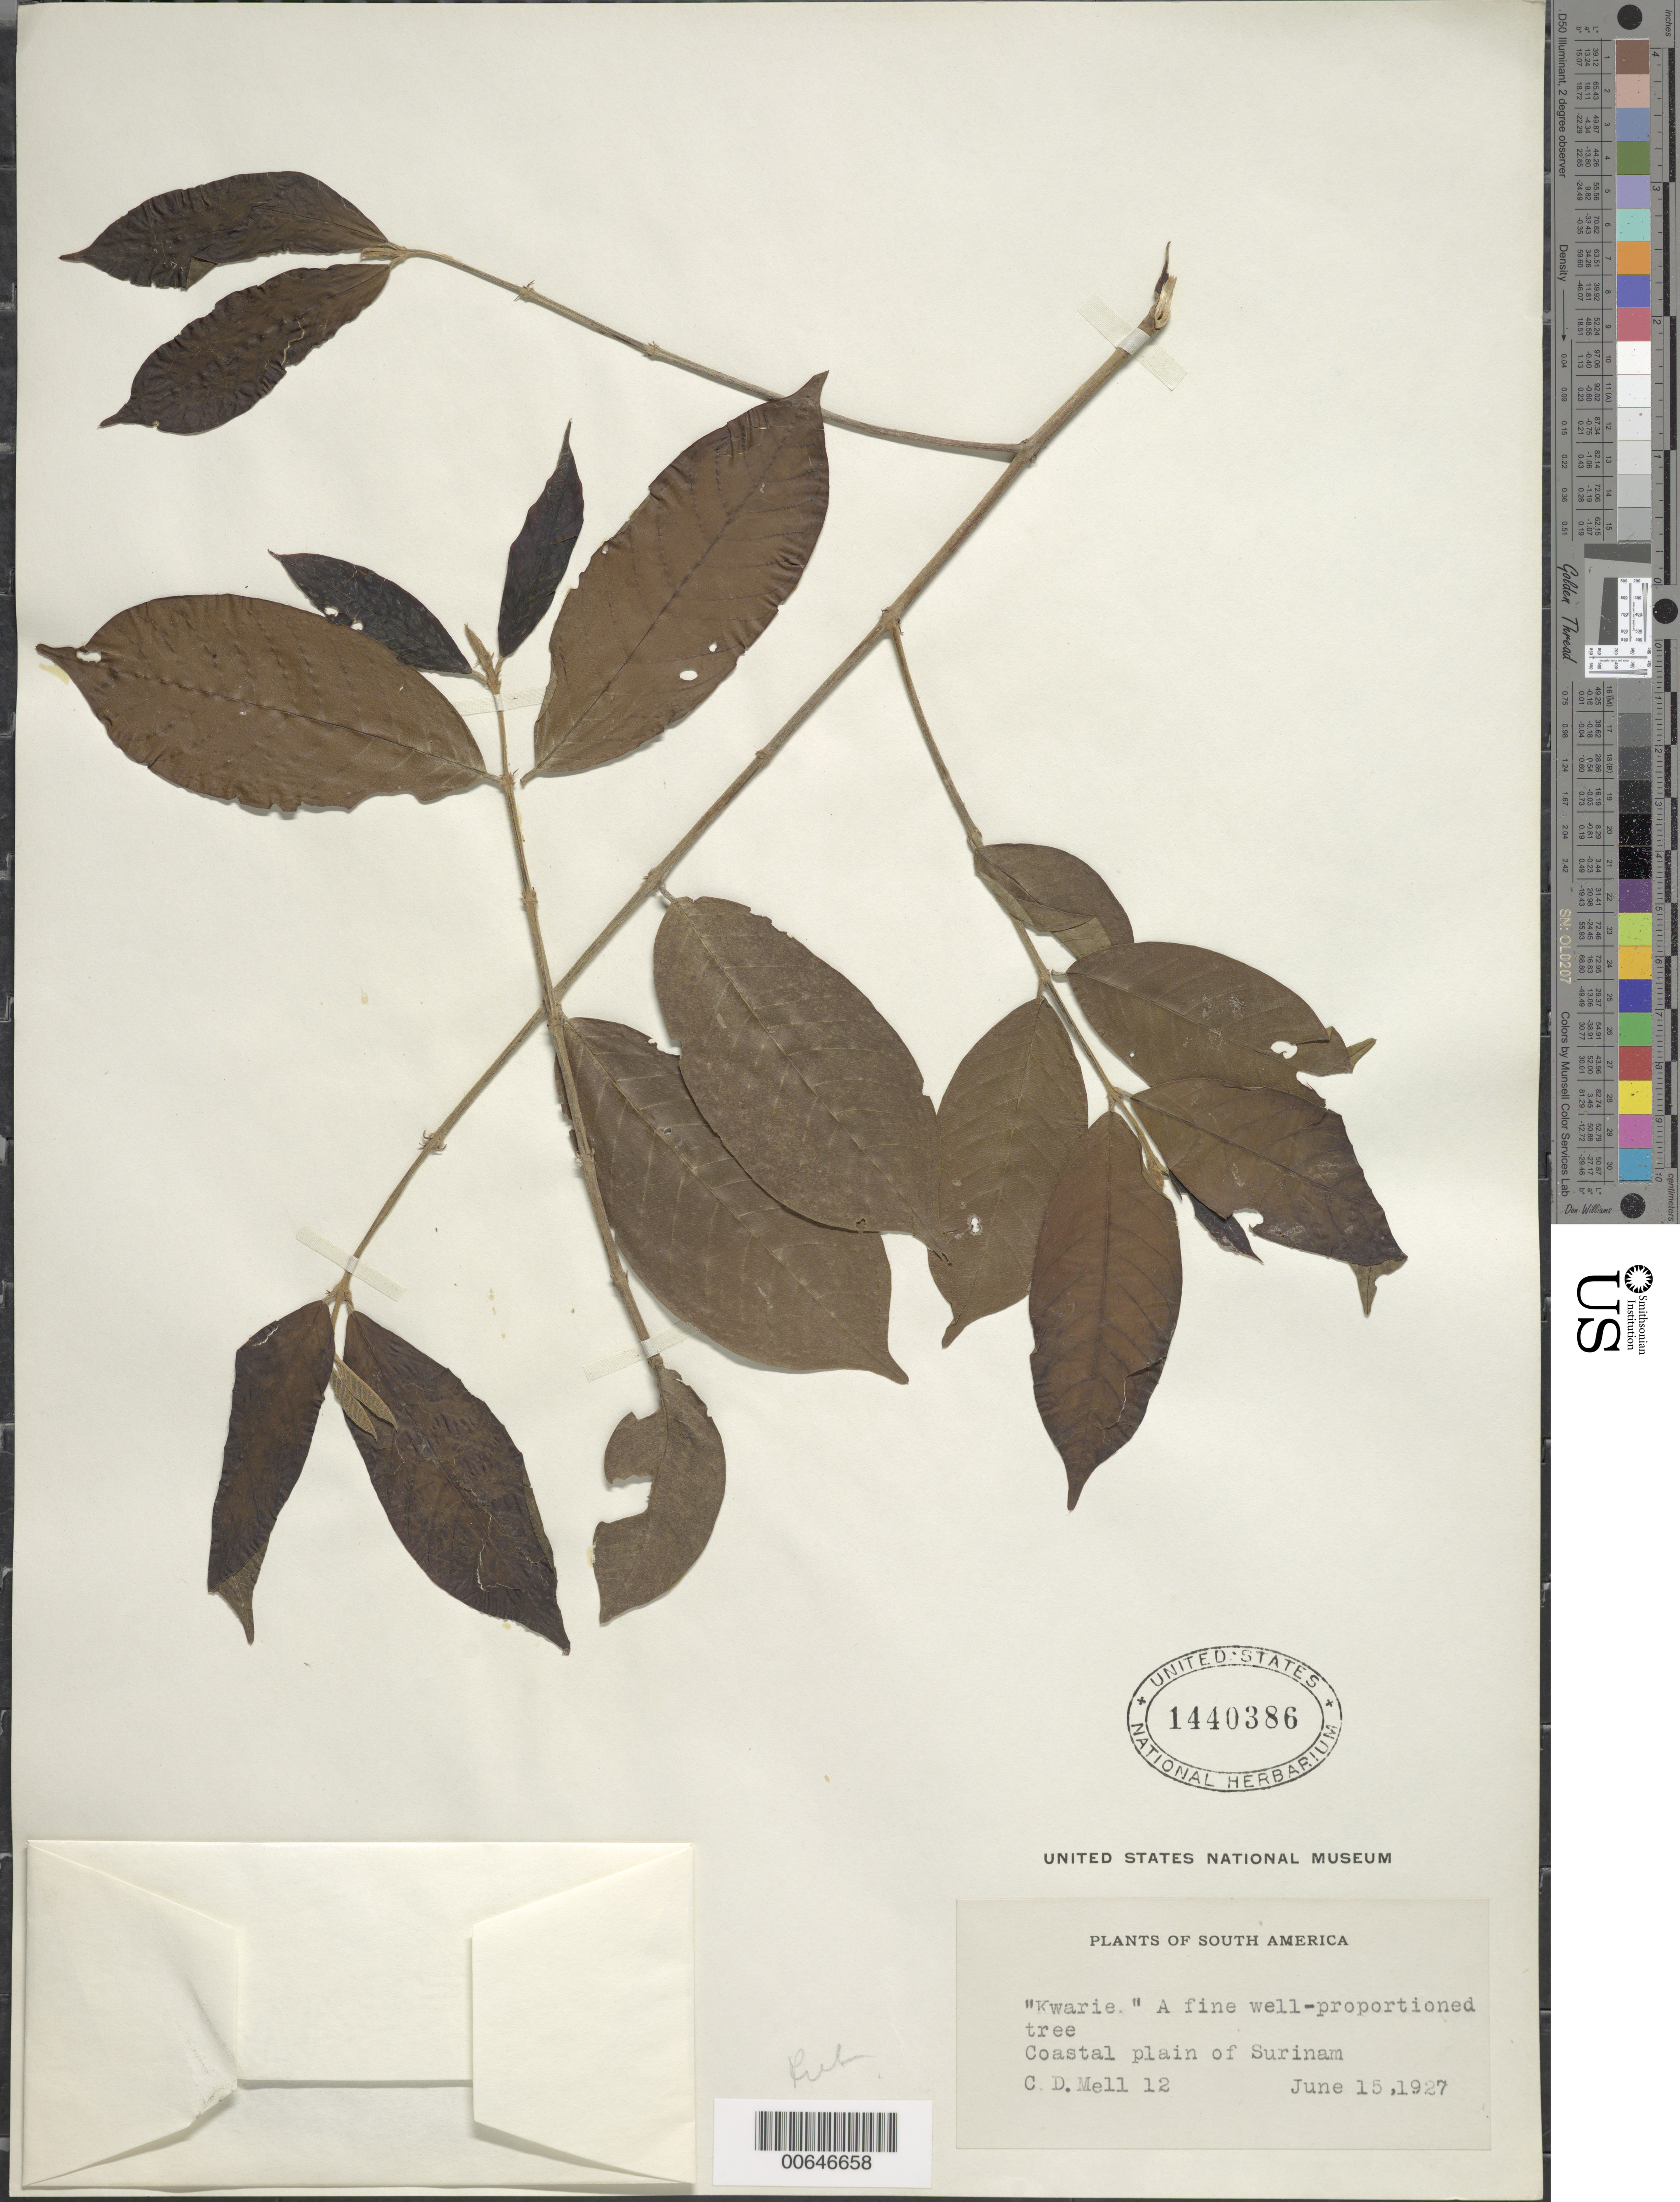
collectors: C. D. Mell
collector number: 12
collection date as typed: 15-Jun-27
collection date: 1927-06-15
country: Suriname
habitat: Coastal plain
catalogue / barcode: US 1440386